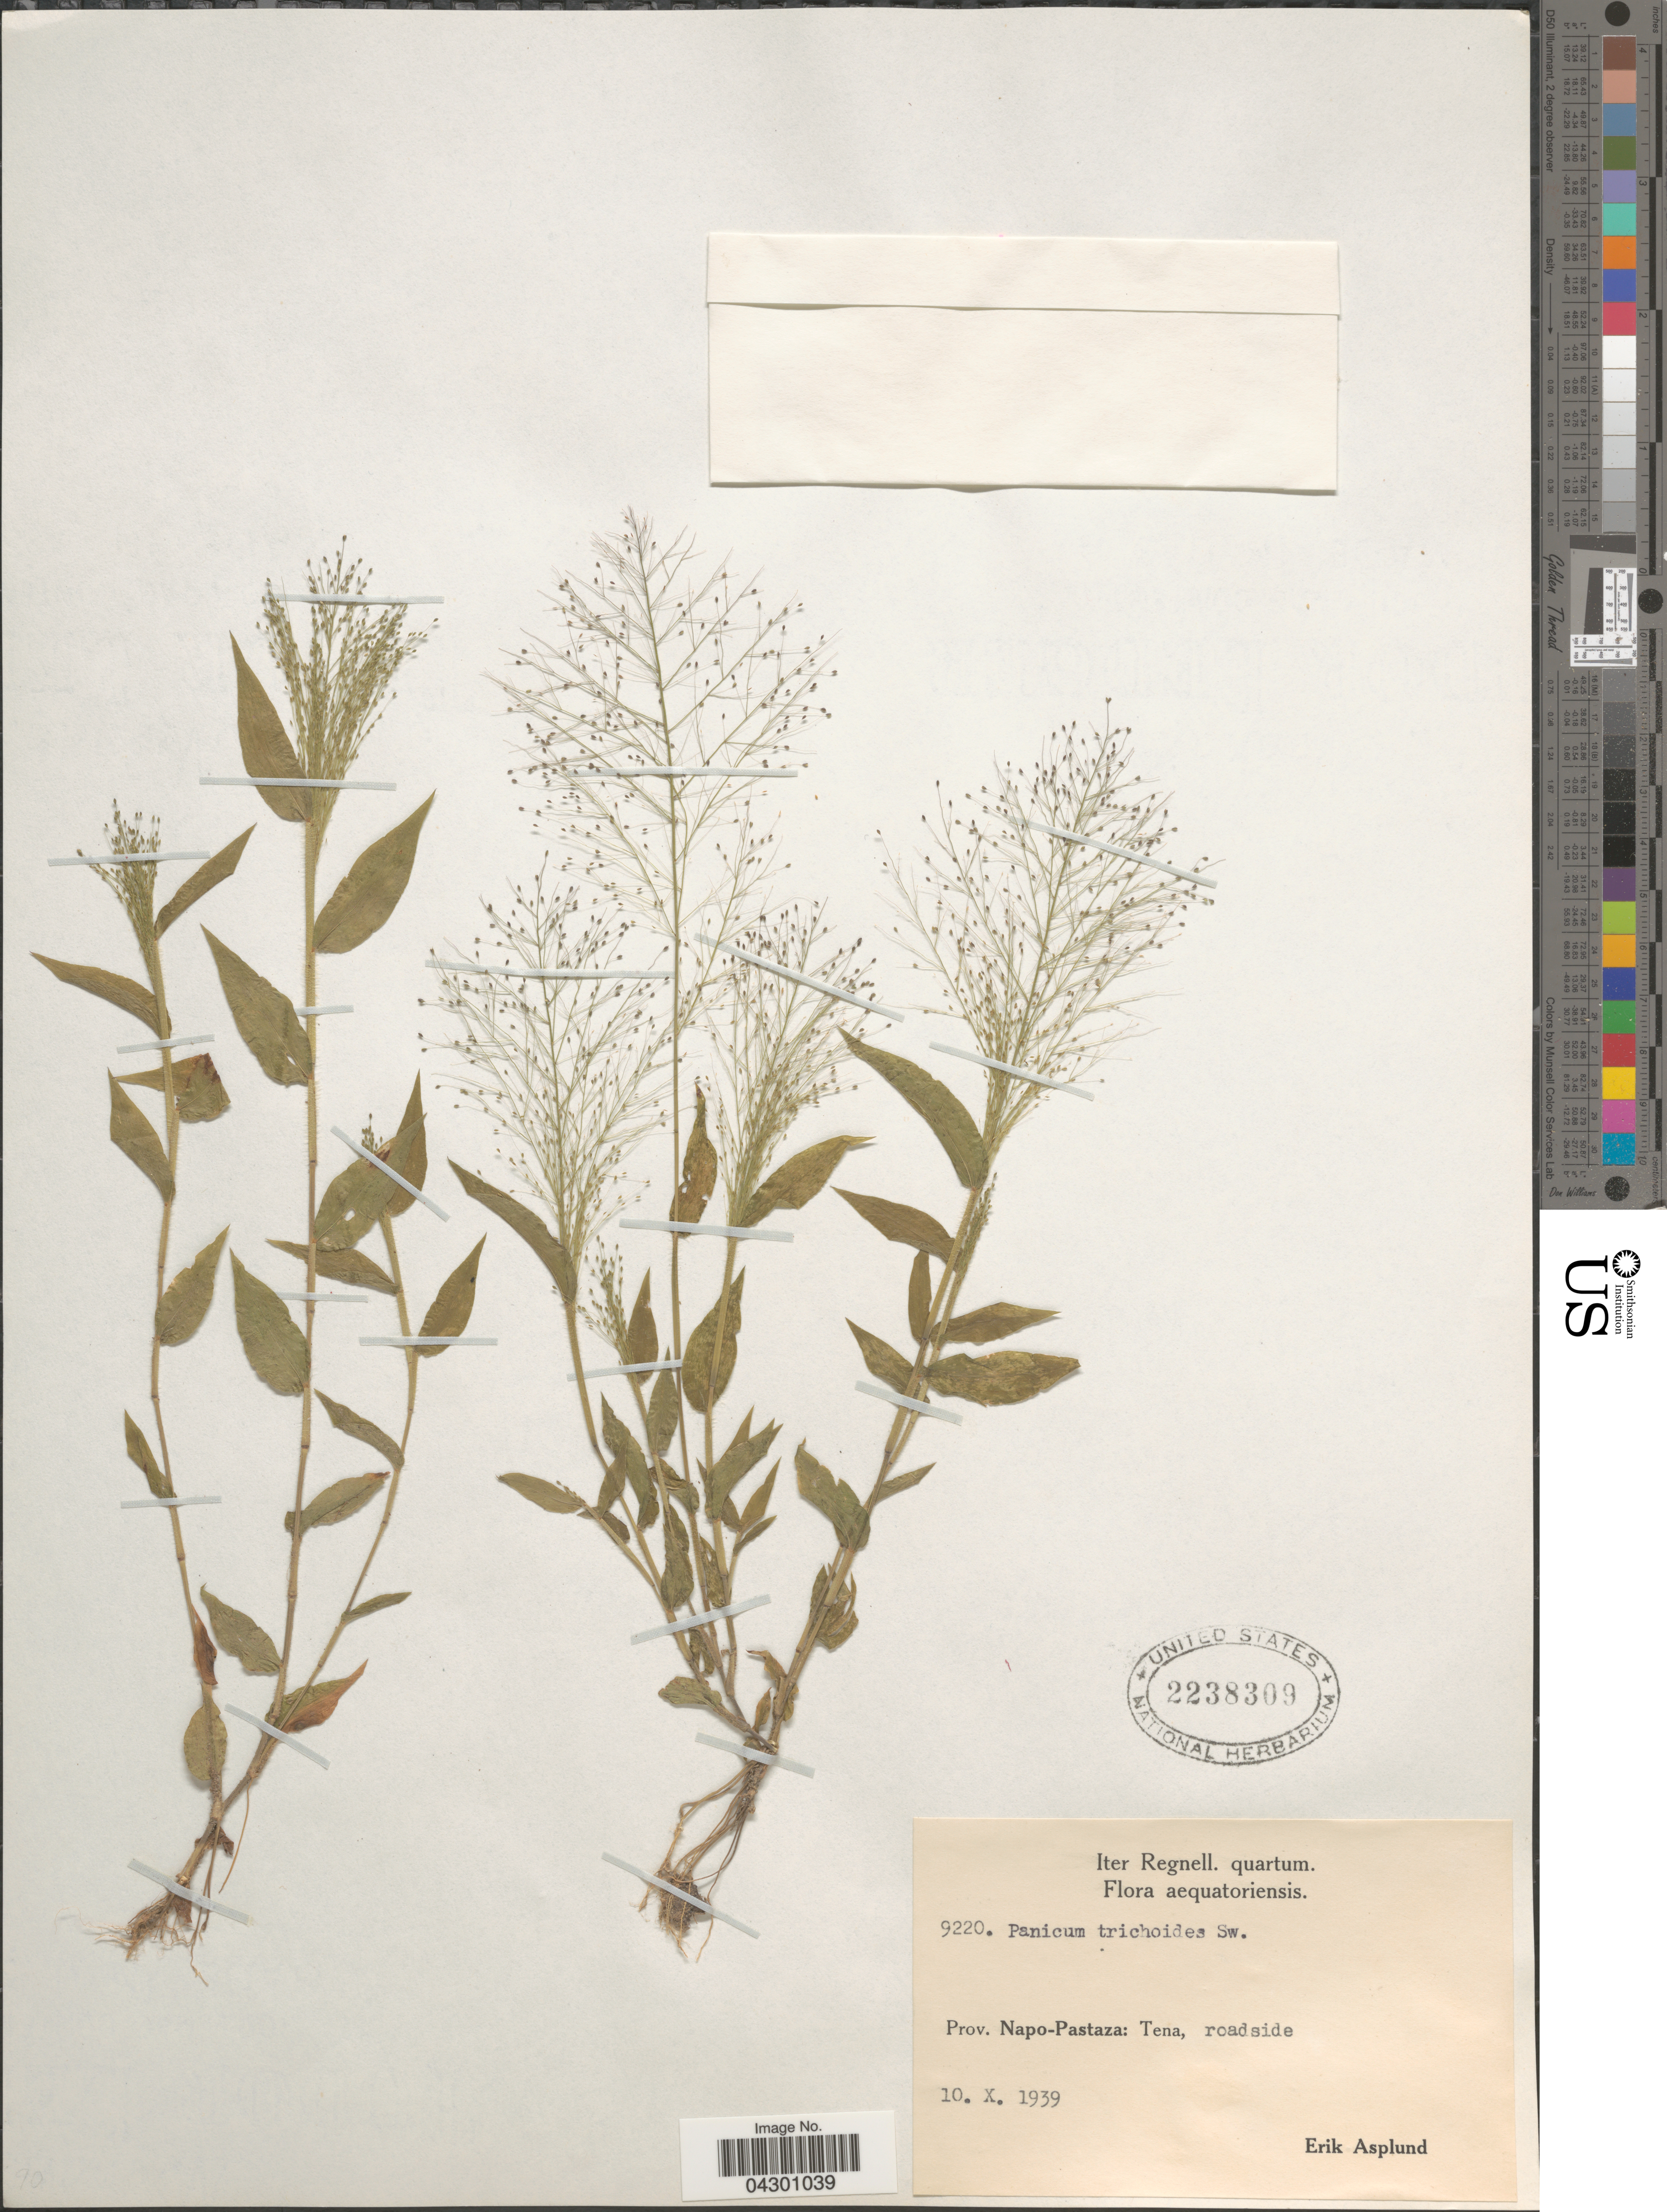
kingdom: Plantae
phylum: Tracheophyta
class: Liliopsida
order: Poales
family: Poaceae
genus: Panicum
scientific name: Panicum trichoides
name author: Sw.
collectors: E. Asplund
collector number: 9220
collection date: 1939-10-10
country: Ecuador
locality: Iter Regnell. quartum. Prov. Napo-Pastaza: Tena, roadside.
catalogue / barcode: US 2238309